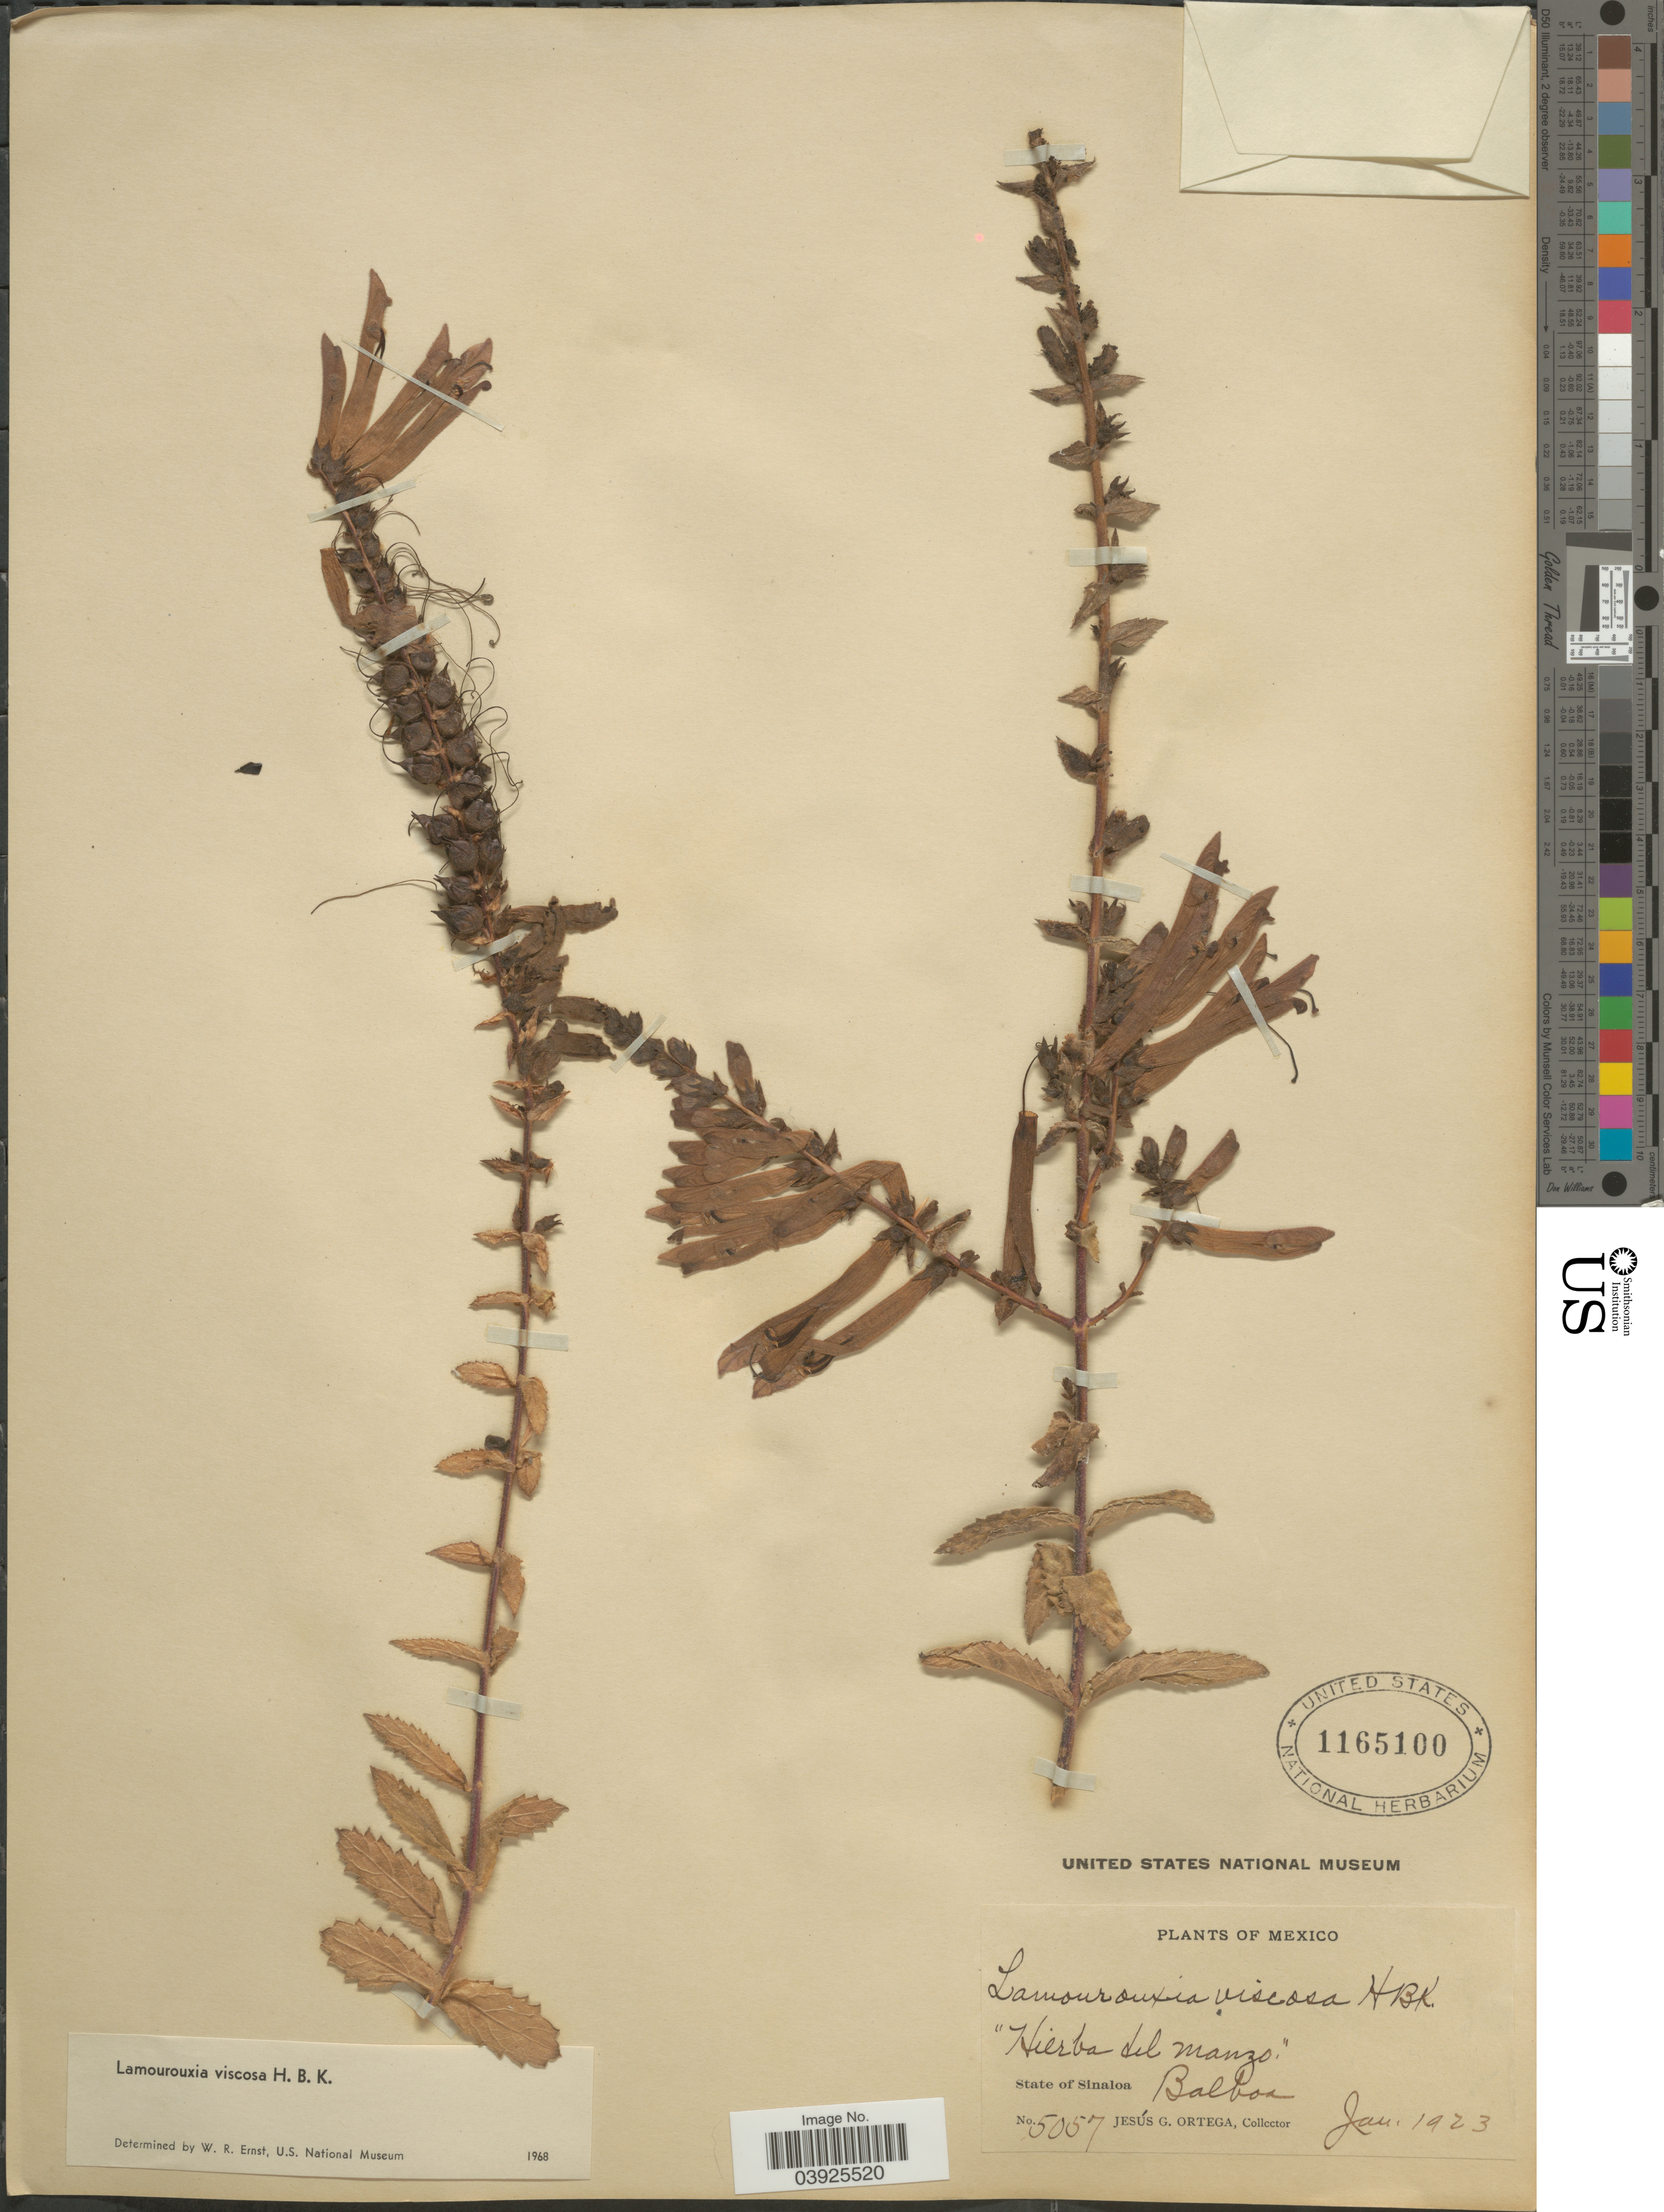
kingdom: Plantae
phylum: Tracheophyta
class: Magnoliopsida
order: Lamiales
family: Orobanchaceae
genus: Lamourouxia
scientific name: Lamourouxia viscosa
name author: Kunth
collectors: J. Ortega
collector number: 5057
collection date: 1923-01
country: Mexico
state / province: Sinaloa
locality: Balboa.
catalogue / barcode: US 1165100